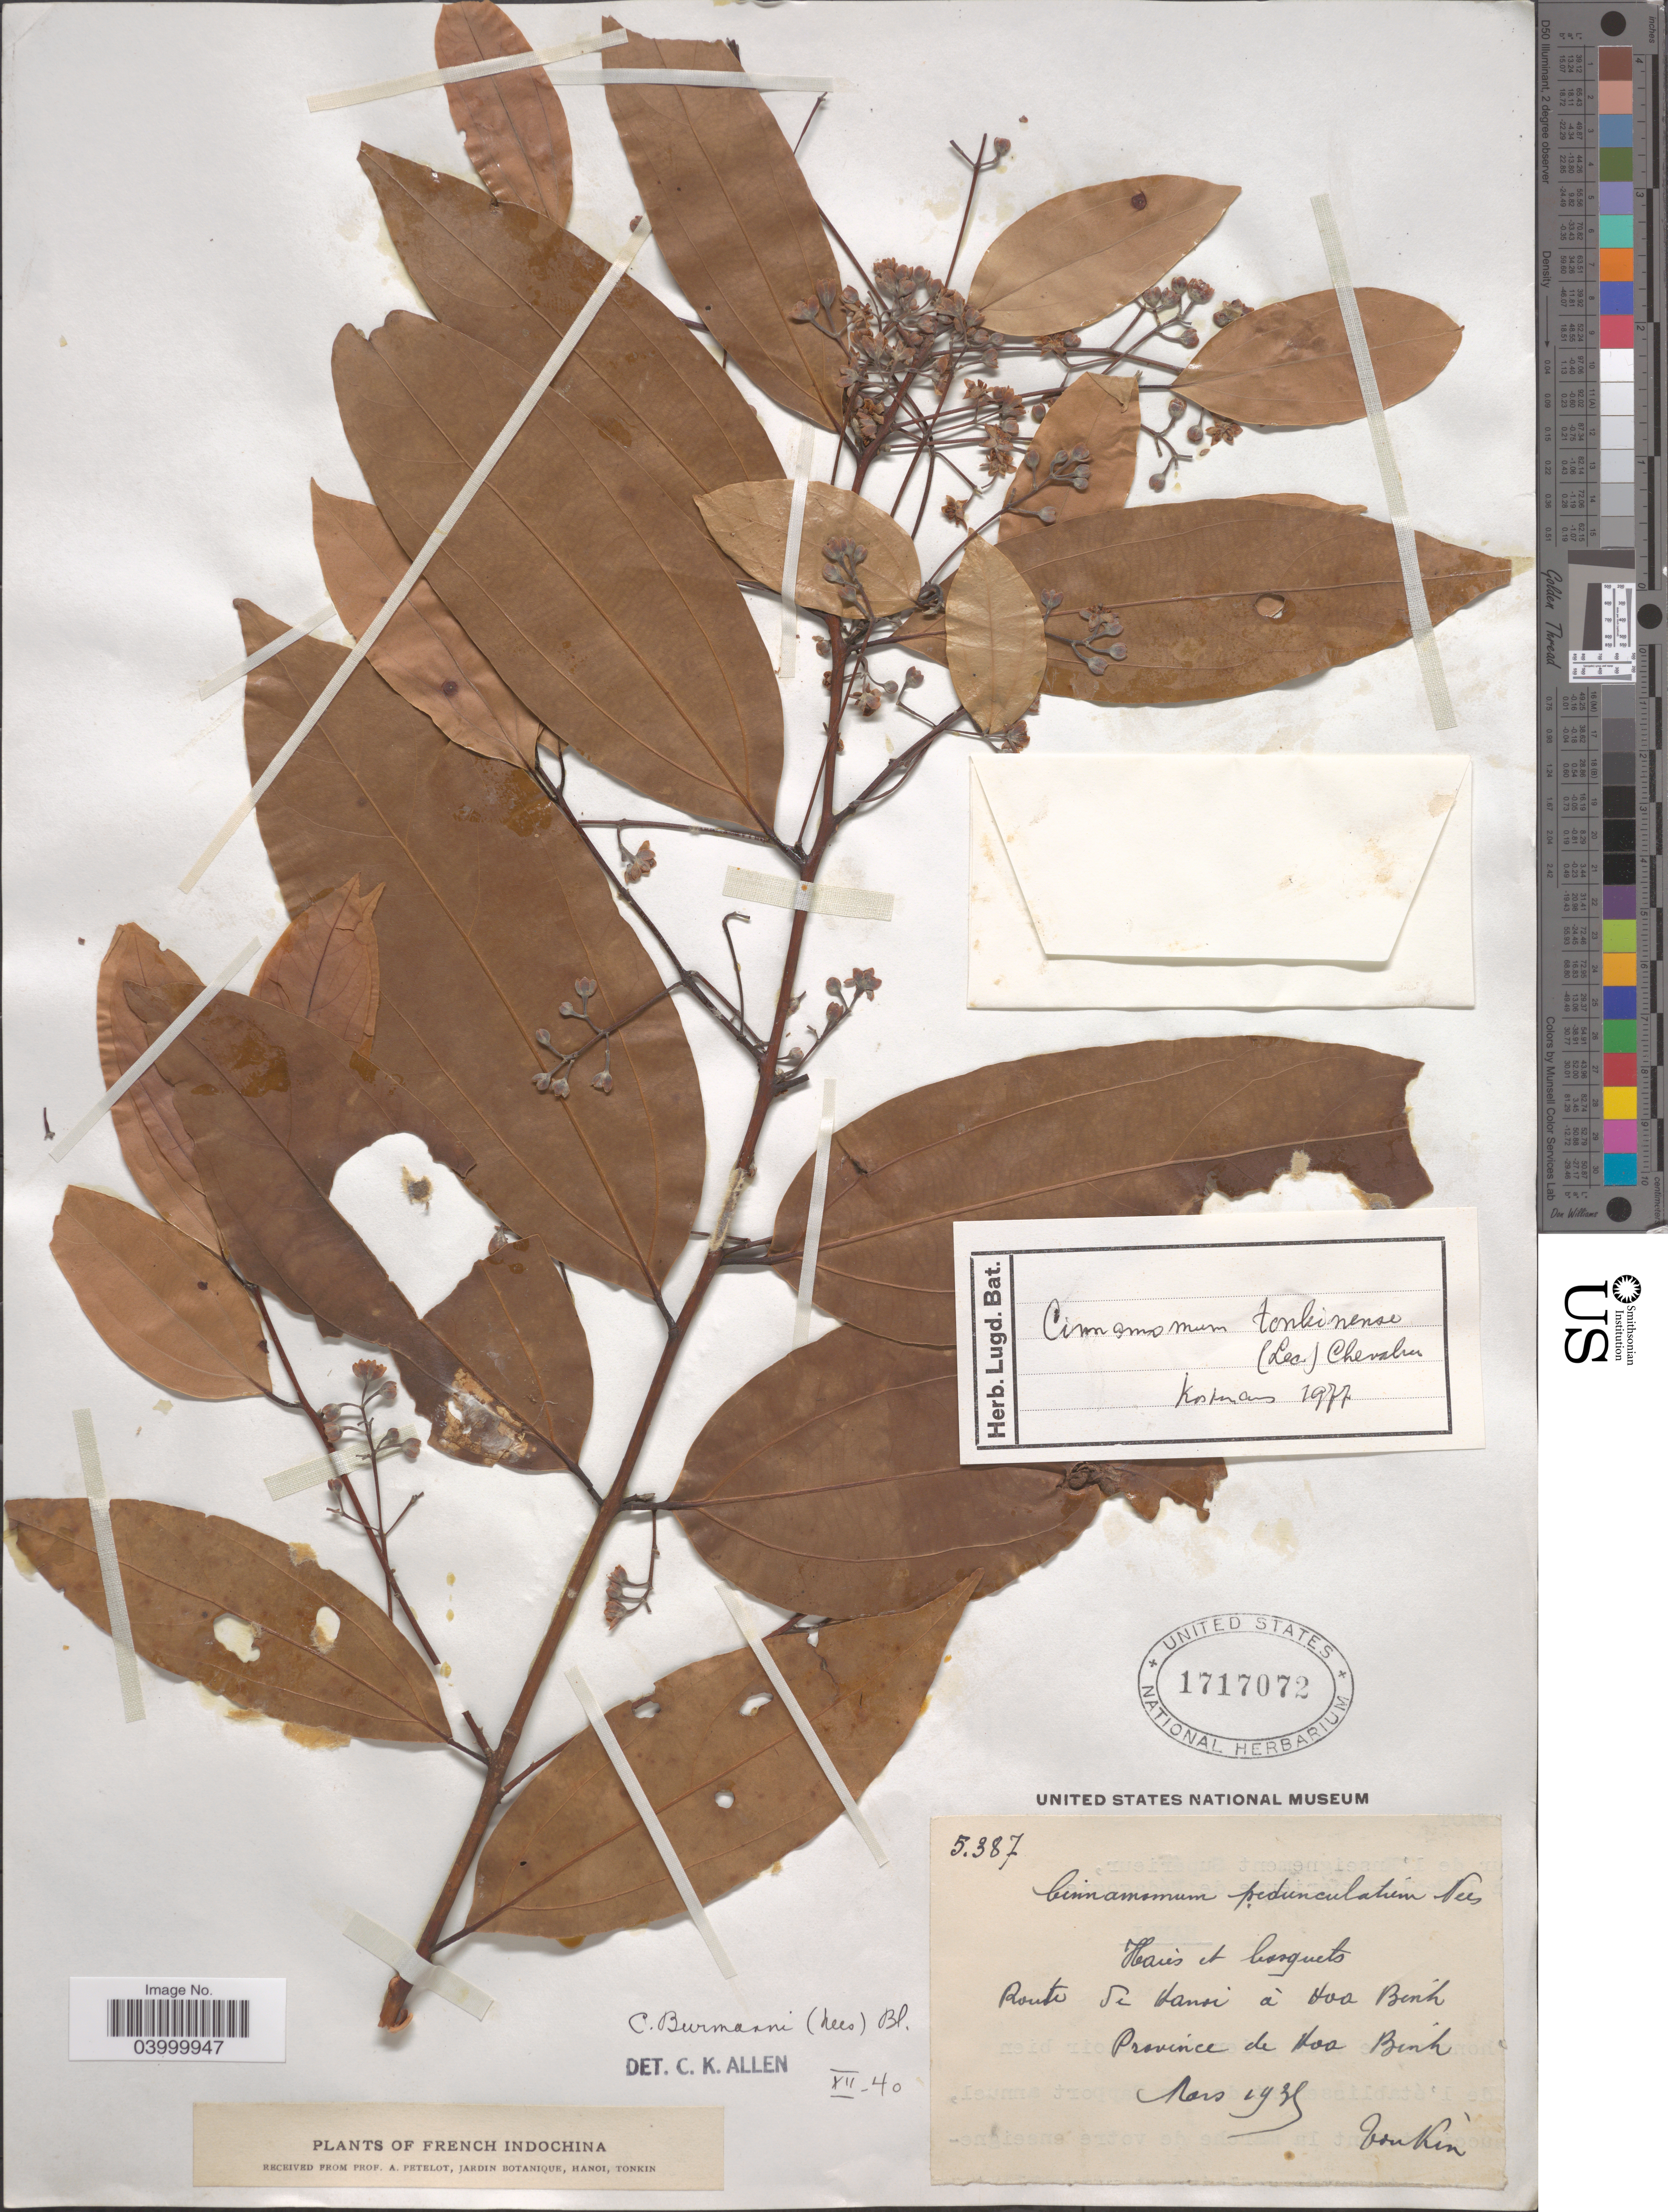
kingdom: Plantae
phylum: Tracheophyta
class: Magnoliopsida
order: Laurales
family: Lauraceae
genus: Cinnamomum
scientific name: Cinnamomum tonkinense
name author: A. Chev.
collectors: P. A. Pételot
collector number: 5387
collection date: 1929-03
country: Vietnam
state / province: Hoa Binh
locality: Route de Kansi à Hoa Binh.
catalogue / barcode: US 1717072